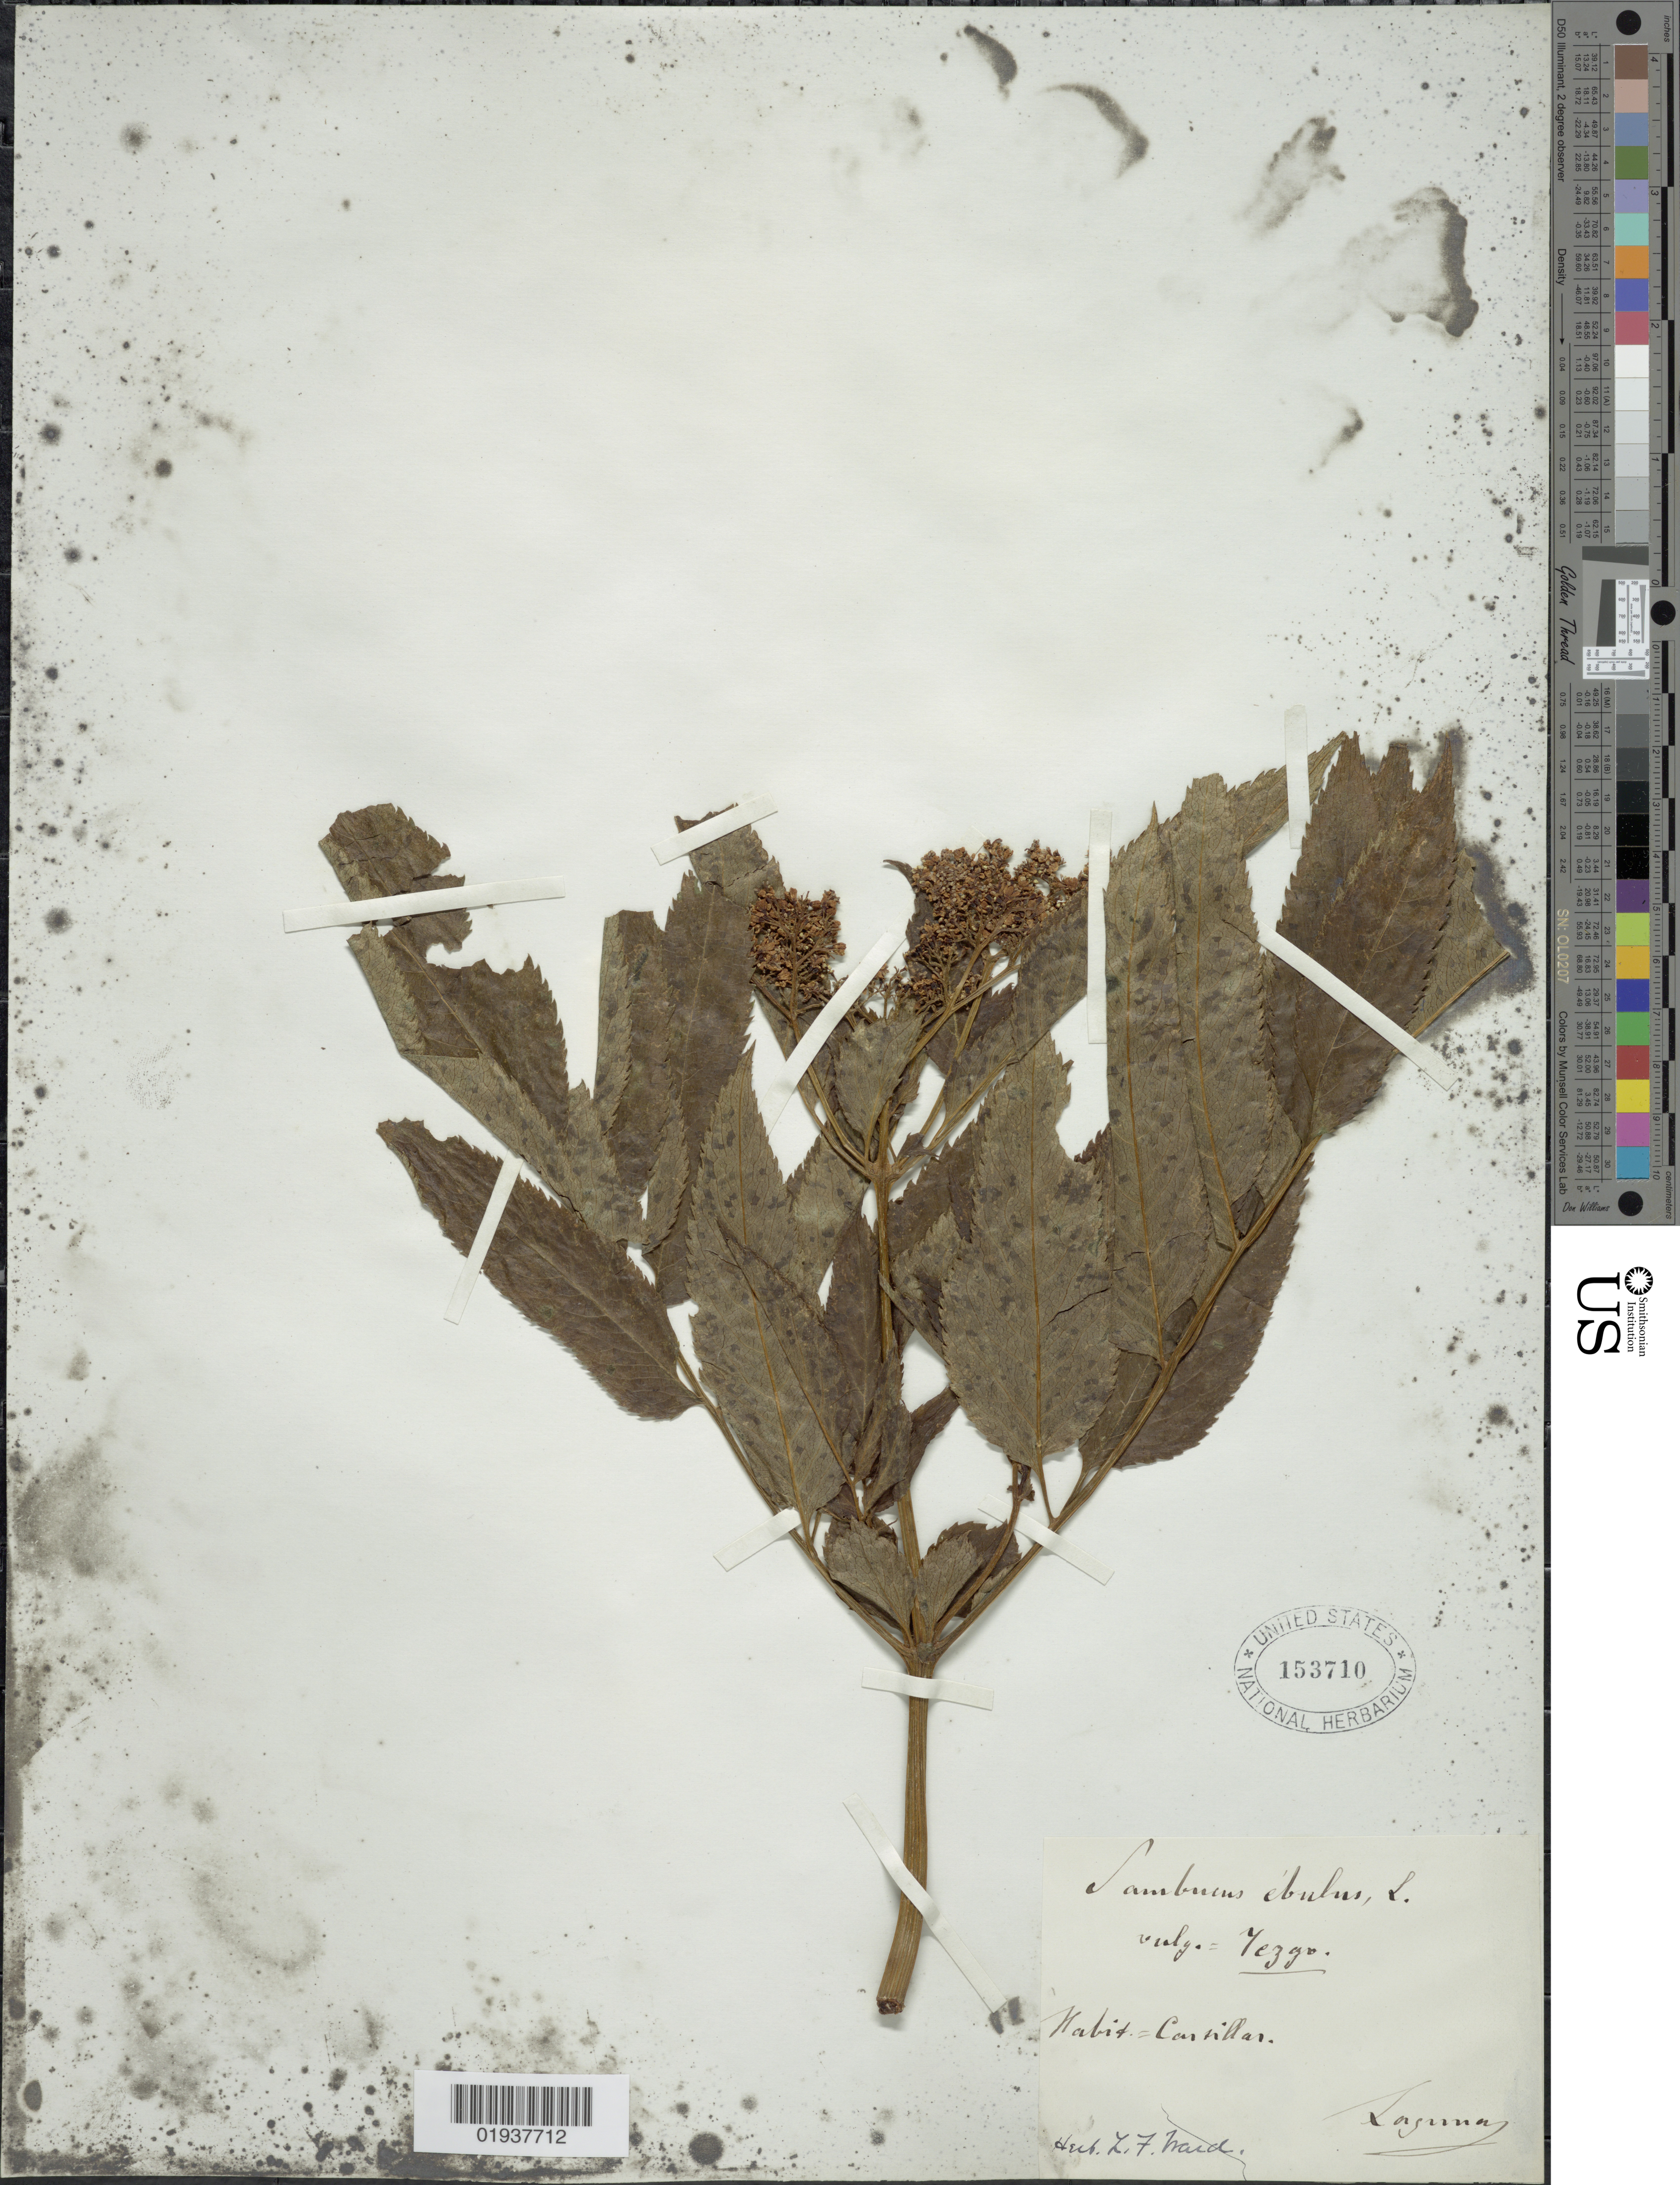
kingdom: Plantae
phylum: Tracheophyta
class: Magnoliopsida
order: Dipsacales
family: Viburnaceae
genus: Sambucus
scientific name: Sambucus ebulus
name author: L.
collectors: -. Laguna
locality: Castillar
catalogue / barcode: US 153710